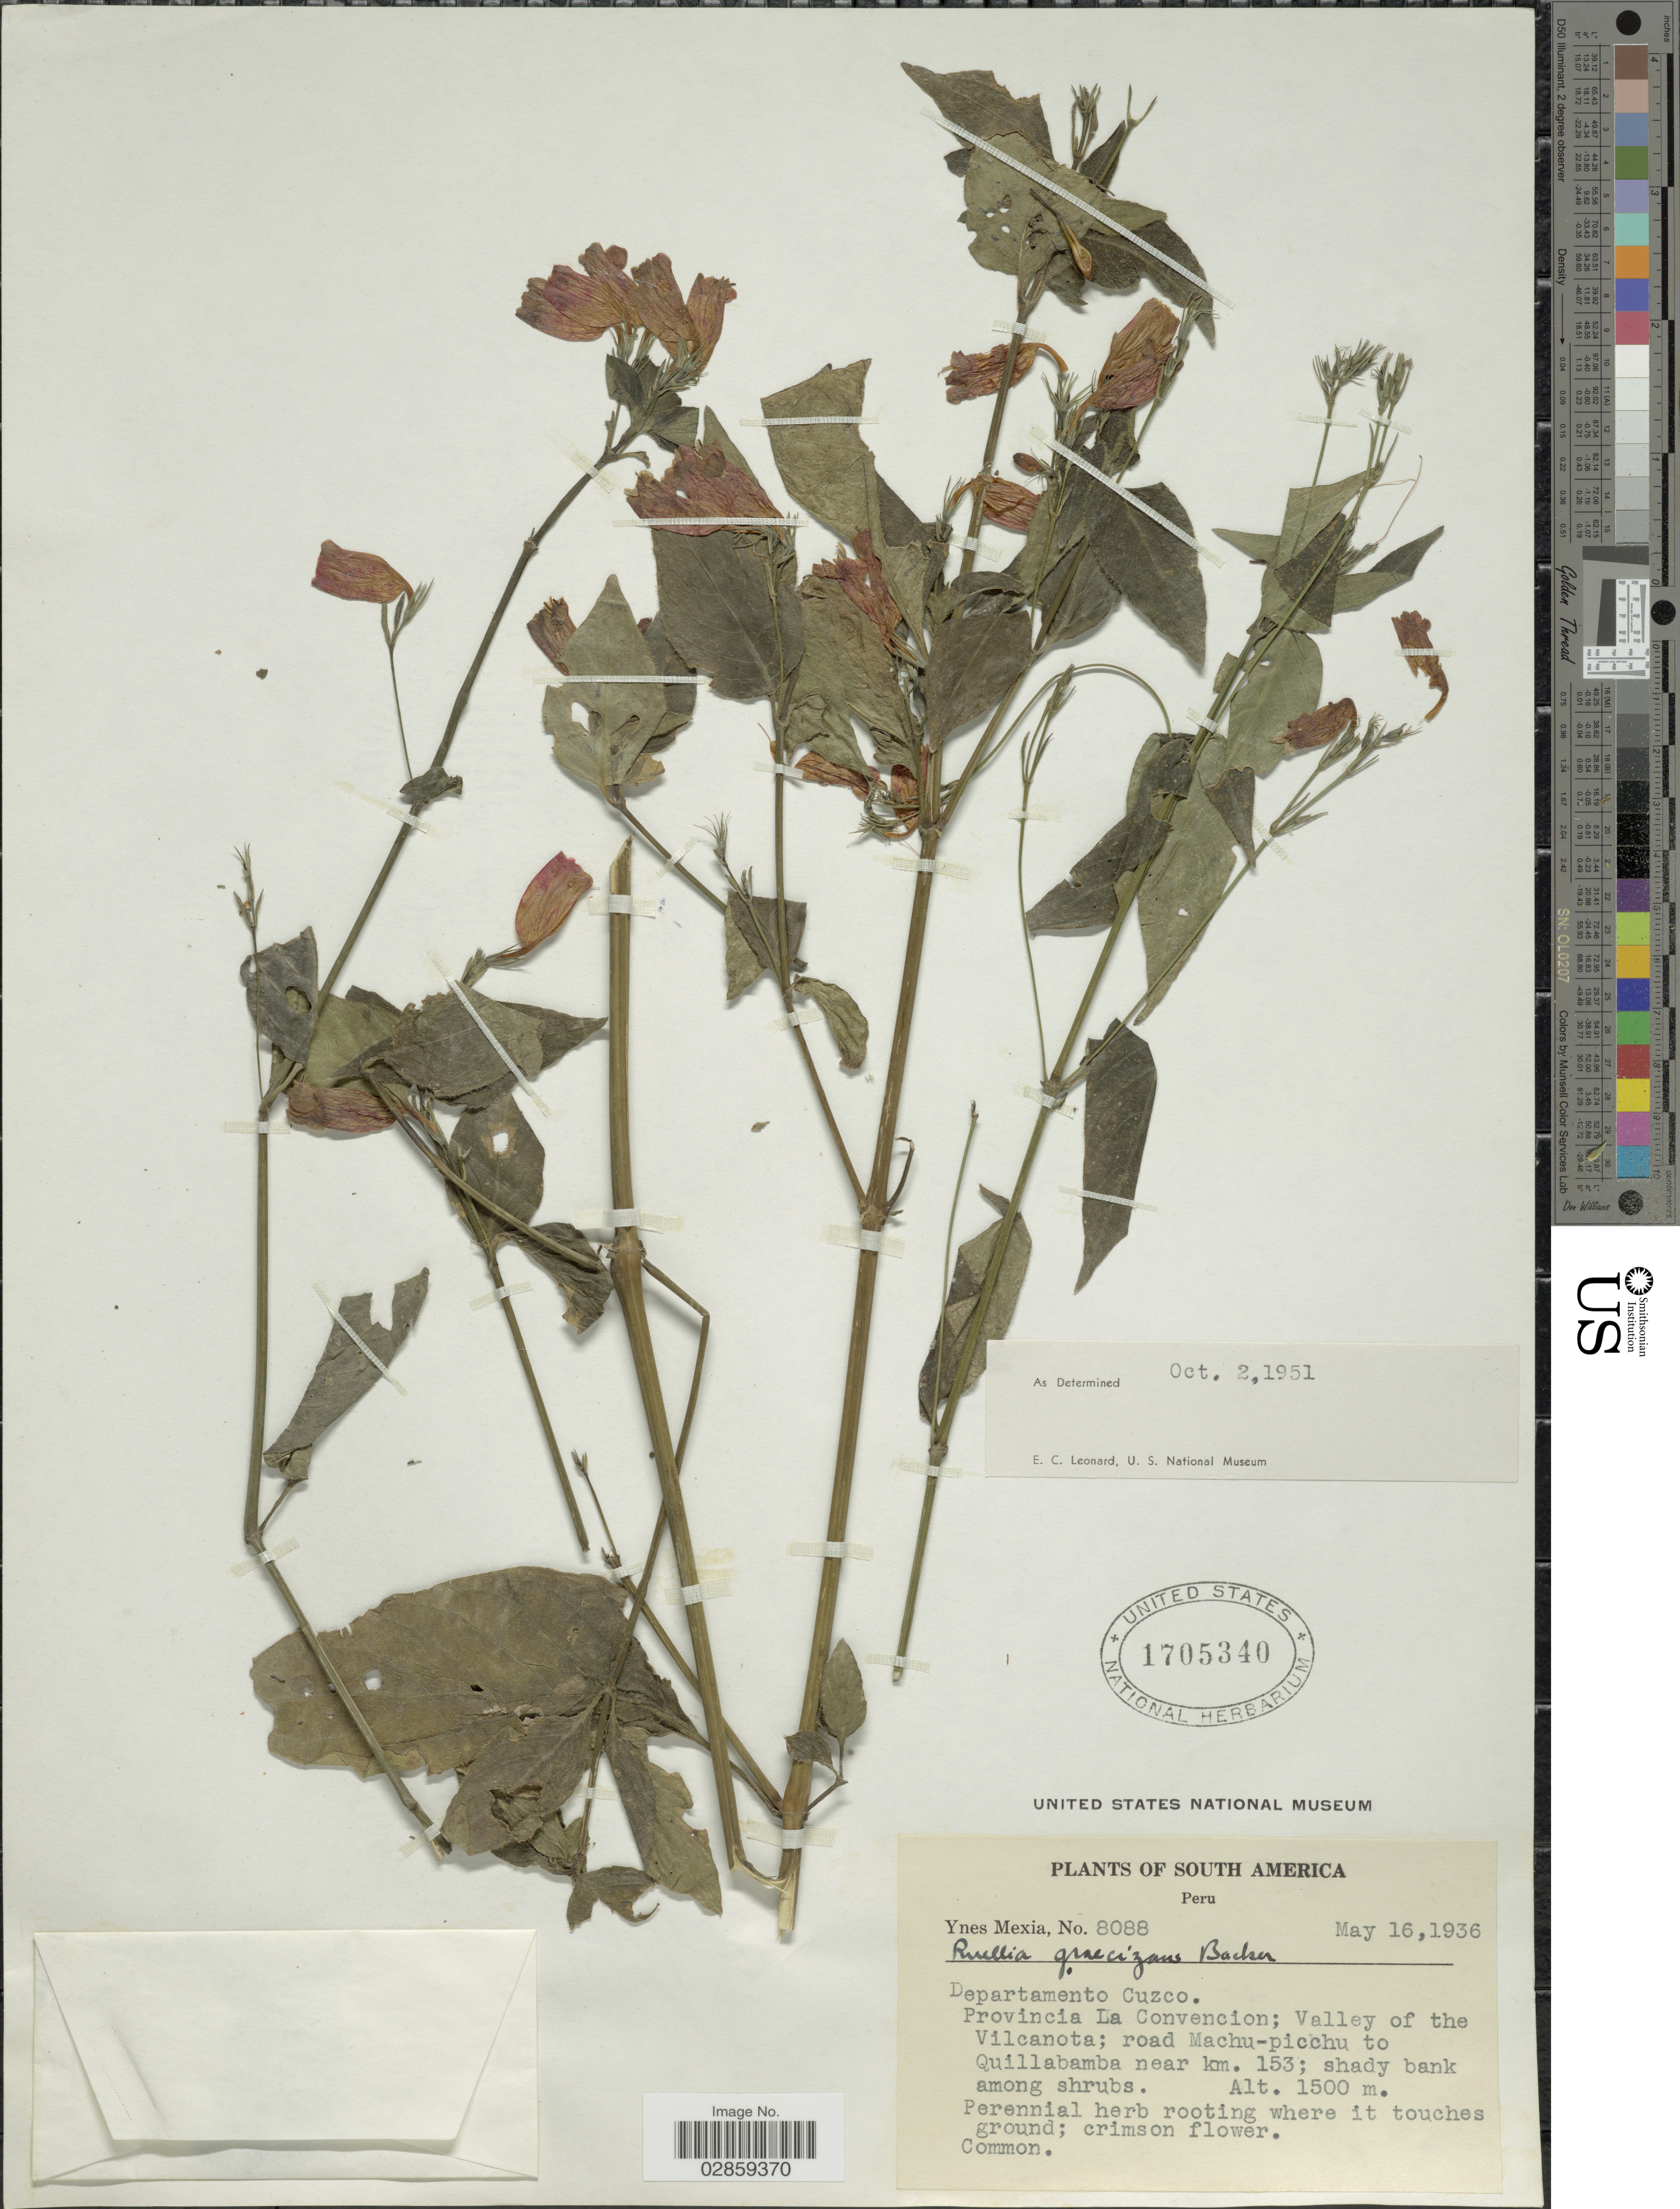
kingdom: Plantae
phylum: Tracheophyta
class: Magnoliopsida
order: Lamiales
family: Acanthaceae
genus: Ruellia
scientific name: Ruellia brevifolia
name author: (Pohl) C. Ezcurra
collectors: Y. Mexia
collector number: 8088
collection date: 1936-05-16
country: Peru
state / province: Cusco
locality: Departamento Cuzco, Provincia La Convencion; Valley of the Vilcanota; road Machu-picchu to Quillabamba near km. 153.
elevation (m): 1500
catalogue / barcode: US 1705340